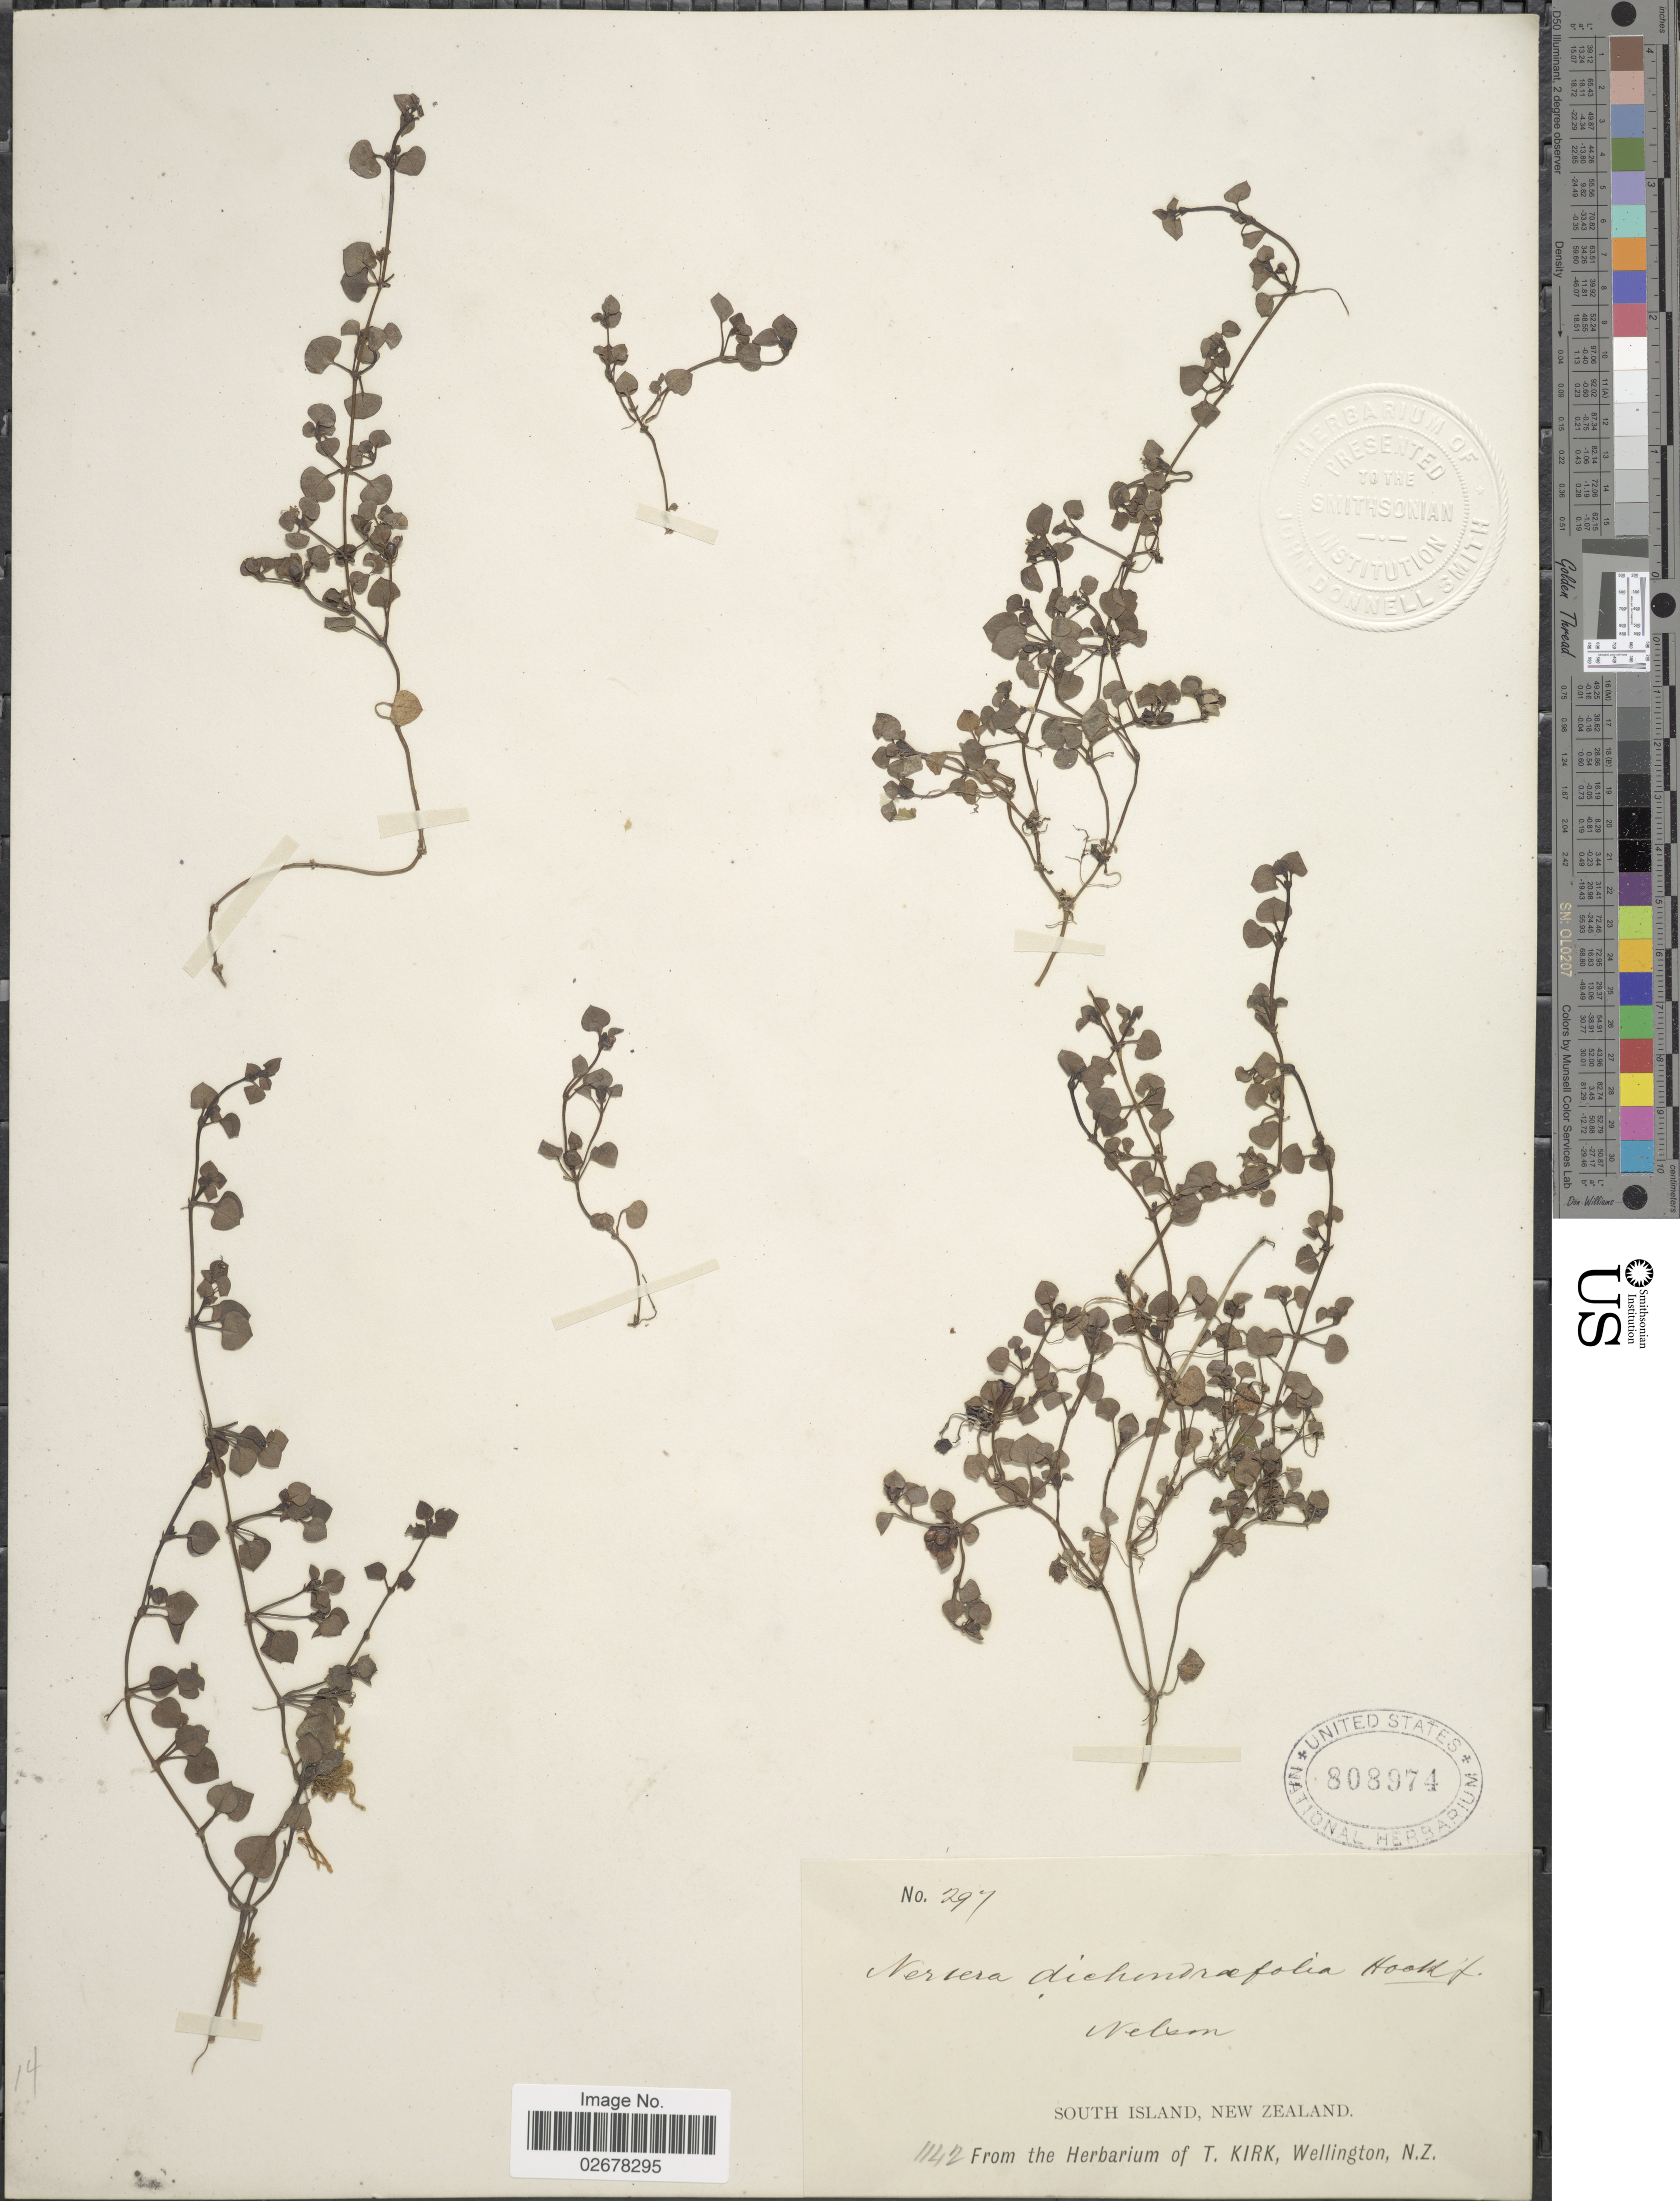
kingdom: Plantae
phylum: Tracheophyta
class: Magnoliopsida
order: Gentianales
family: Rubiaceae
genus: Nertera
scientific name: Nertera dichondrifolia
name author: Hook. f.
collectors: ex herb. T. Kirk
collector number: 1142?/297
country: New Zealand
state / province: Nelson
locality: Nelson, South Island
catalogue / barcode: US 808974